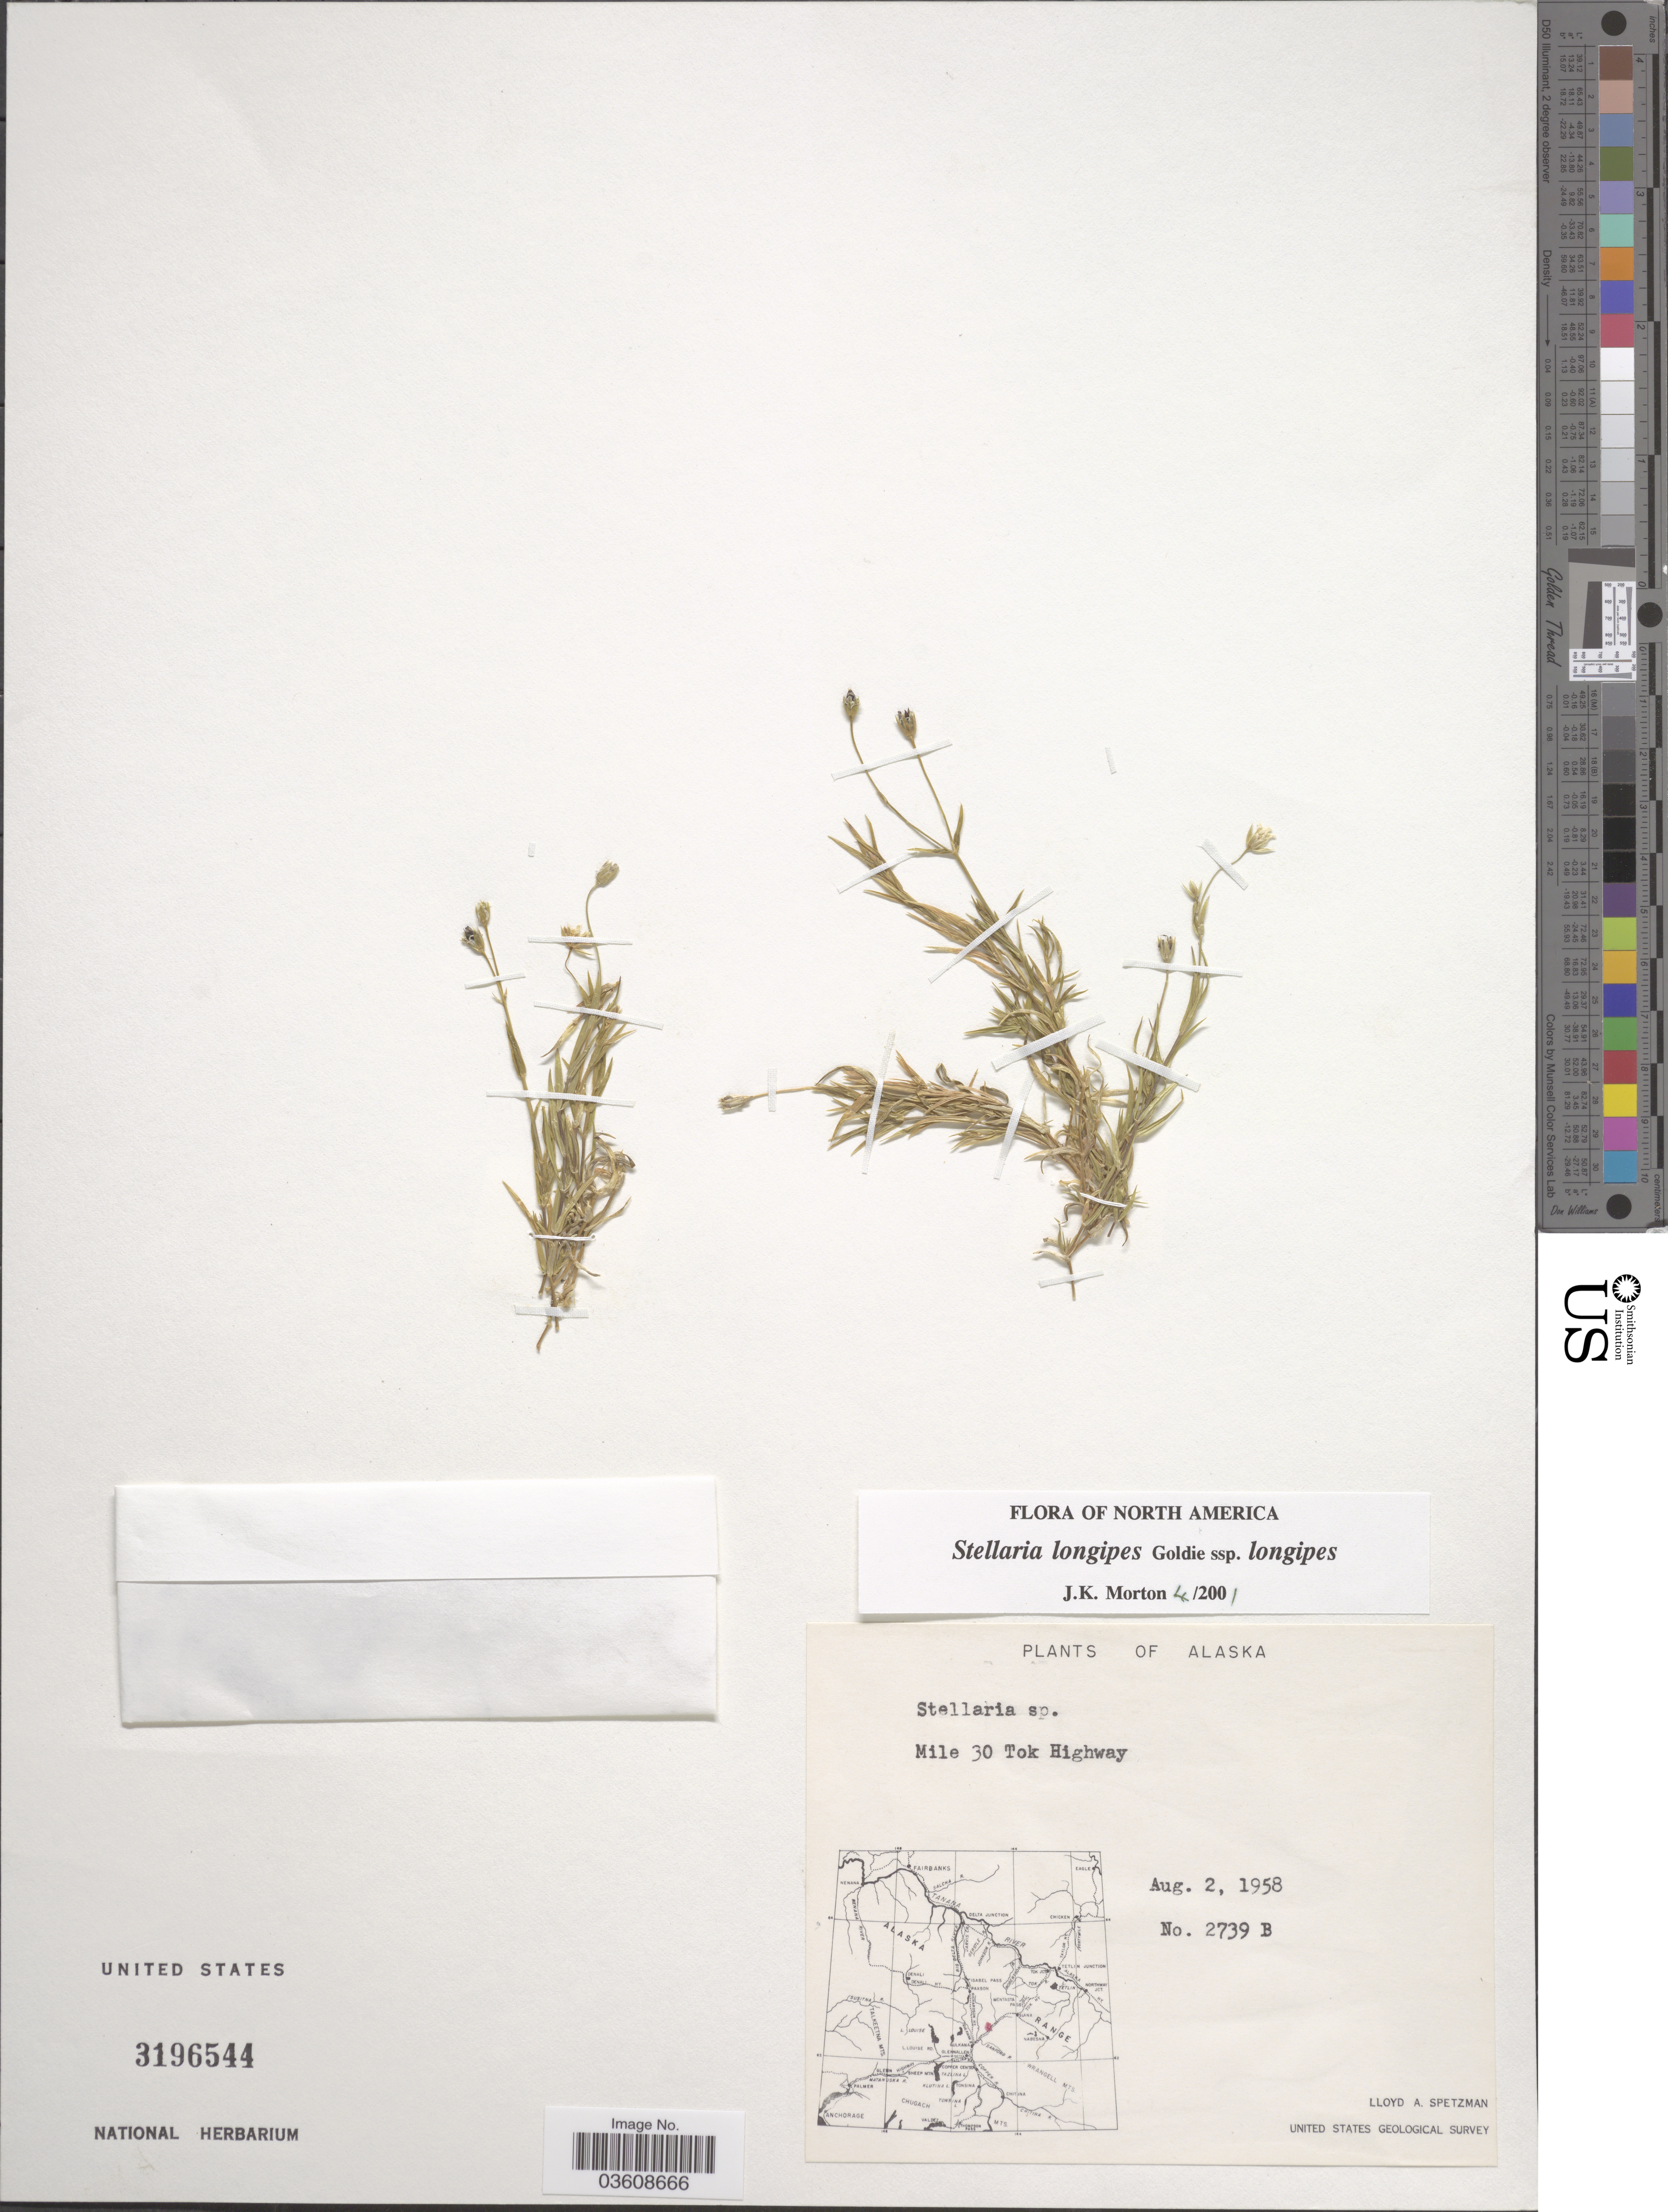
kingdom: Plantae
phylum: Tracheophyta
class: Magnoliopsida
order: Caryophyllales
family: Caryophyllaceae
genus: Stellaria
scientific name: Stellaria longipes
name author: Goldie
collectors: L. Spetzman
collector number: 2739 B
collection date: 1958-08-02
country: United States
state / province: Alaska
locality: Mile 30 Tok Highway.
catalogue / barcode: US 3196544